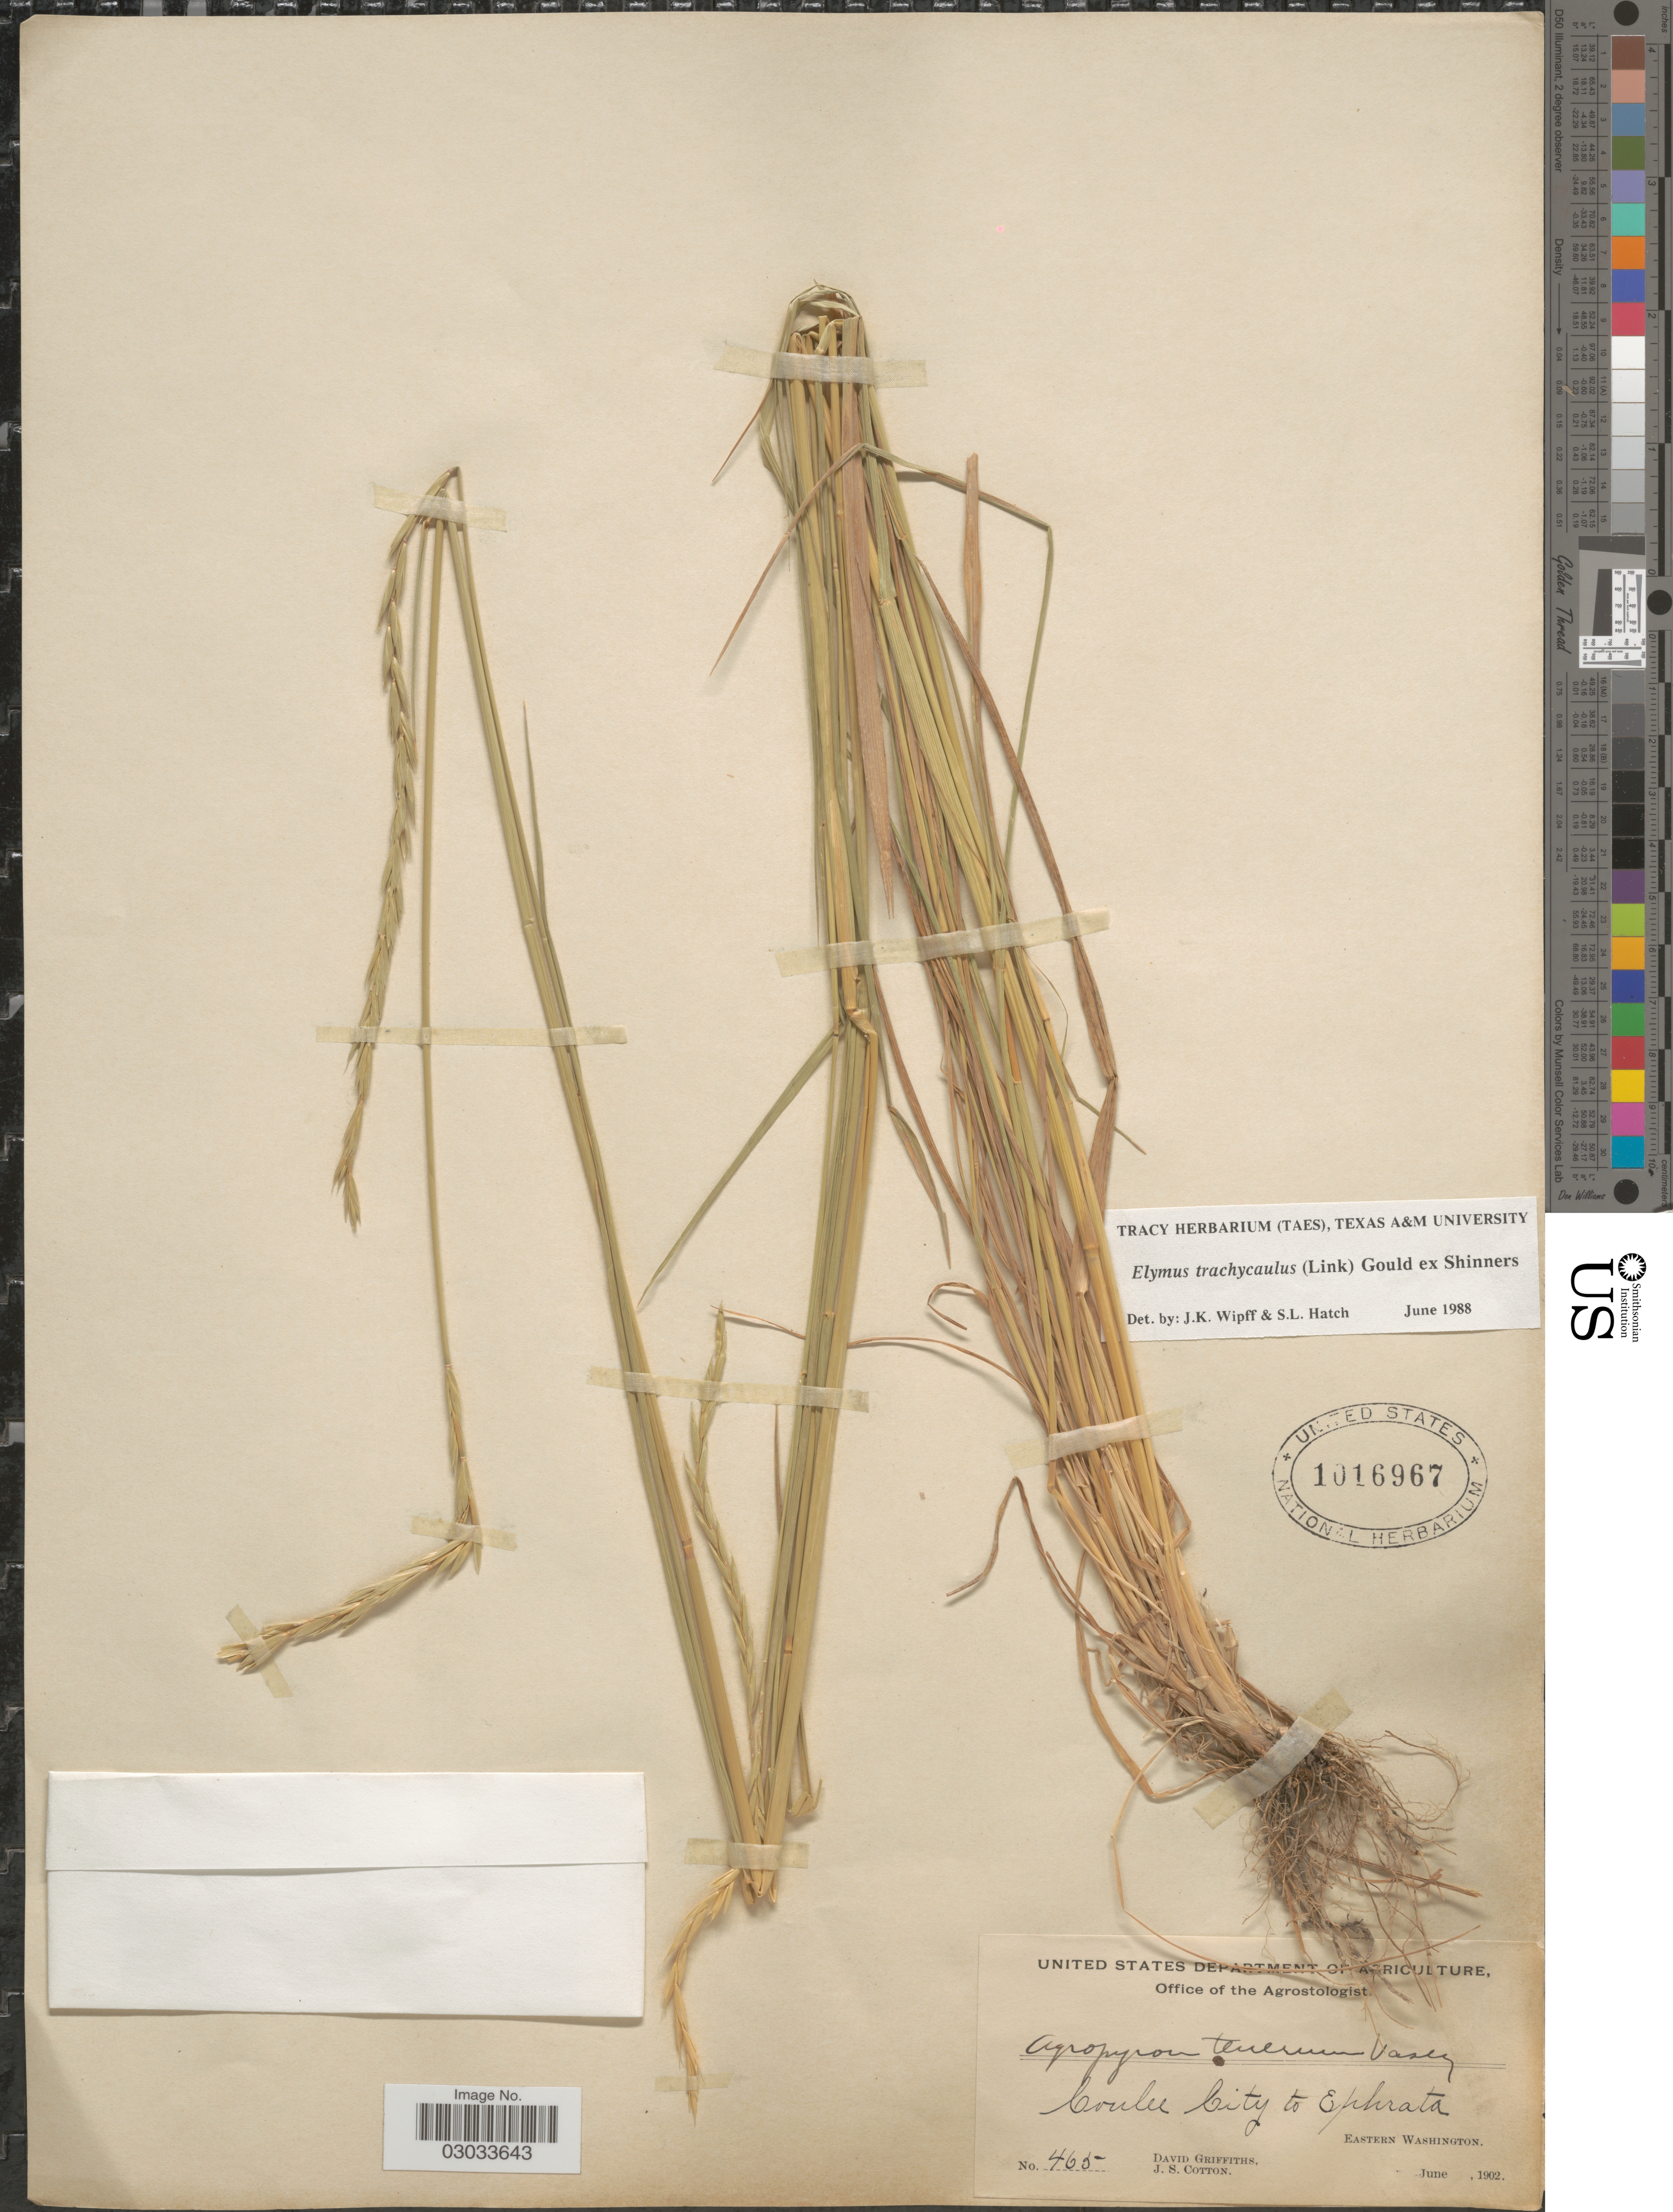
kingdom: Plantae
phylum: Tracheophyta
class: Liliopsida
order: Poales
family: Poaceae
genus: Elymus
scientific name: Elymus trachycaulus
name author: (Link) Gould ex Shinners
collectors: D. Griffiths & J. S. Cotton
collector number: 465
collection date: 1902-06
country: United States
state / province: Washington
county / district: Grant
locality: Coulee City to Ephrata. Eastern Washington.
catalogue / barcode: US 1016967